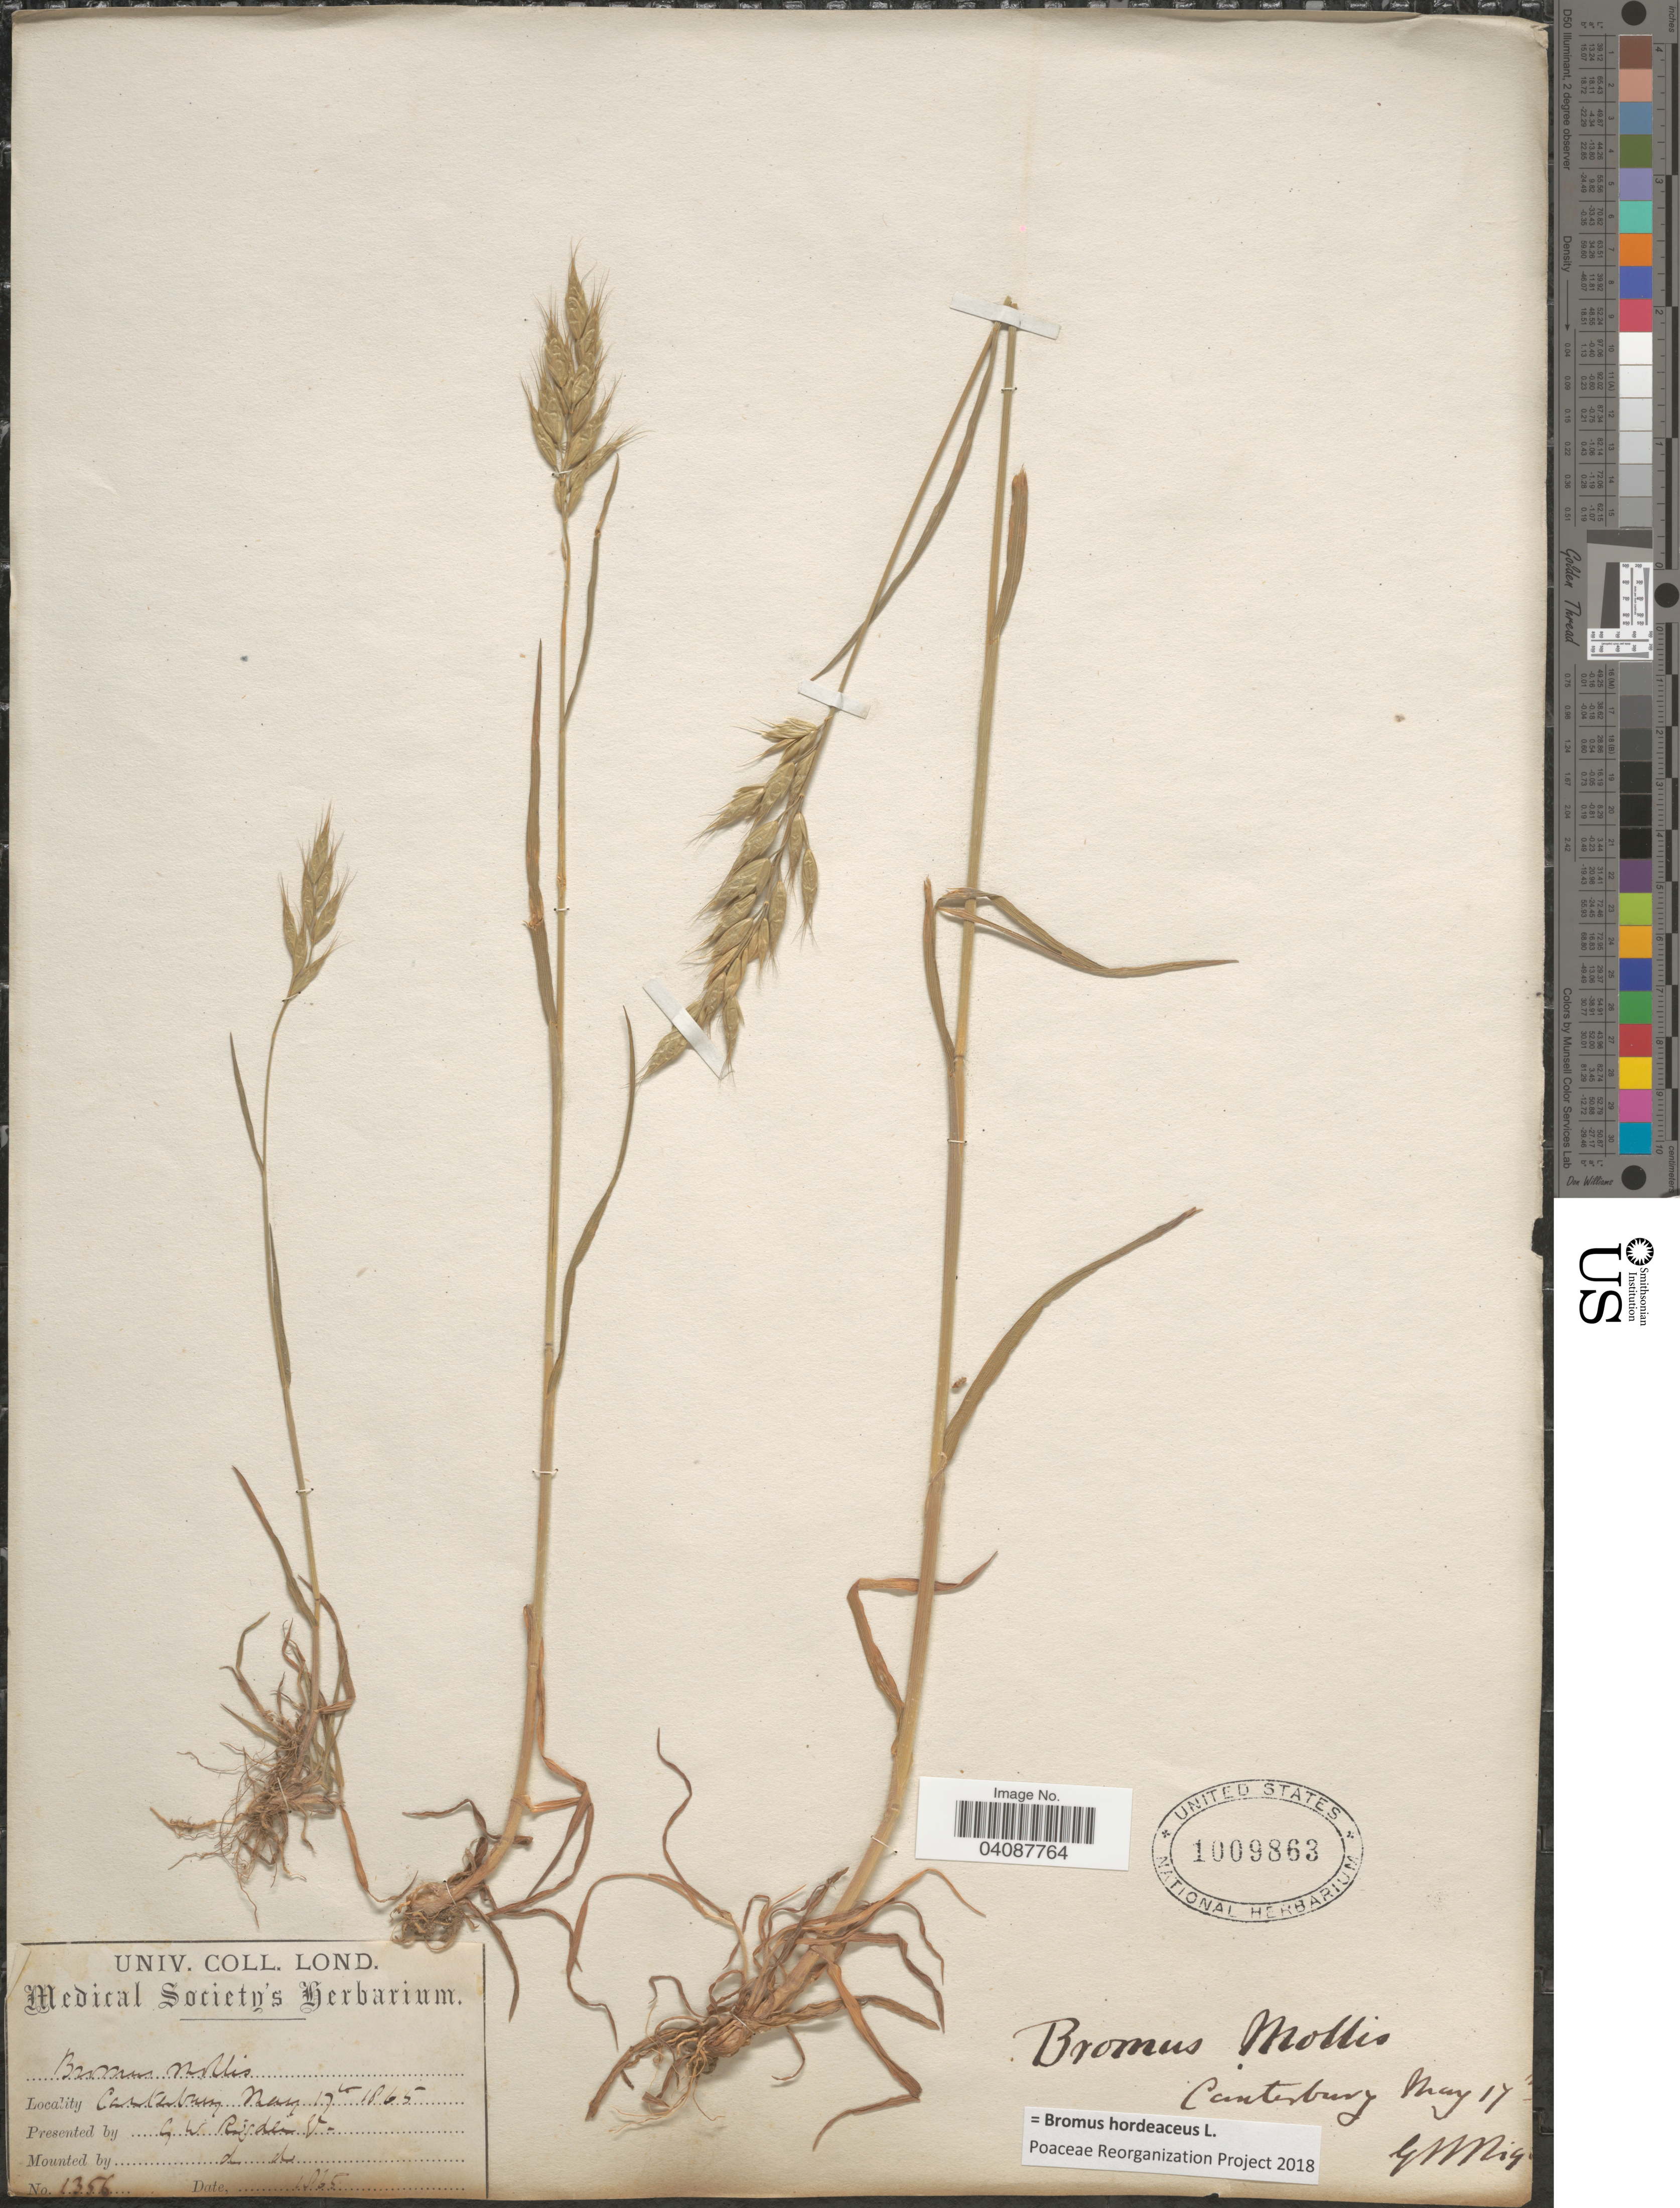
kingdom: Plantae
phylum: Tracheophyta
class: Liliopsida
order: Poales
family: Poaceae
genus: Bromus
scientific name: Bromus hordeaceus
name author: L.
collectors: G. Rigden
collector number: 1356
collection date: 1865-05-17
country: New Zealand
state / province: Canterbury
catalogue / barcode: US 1009863